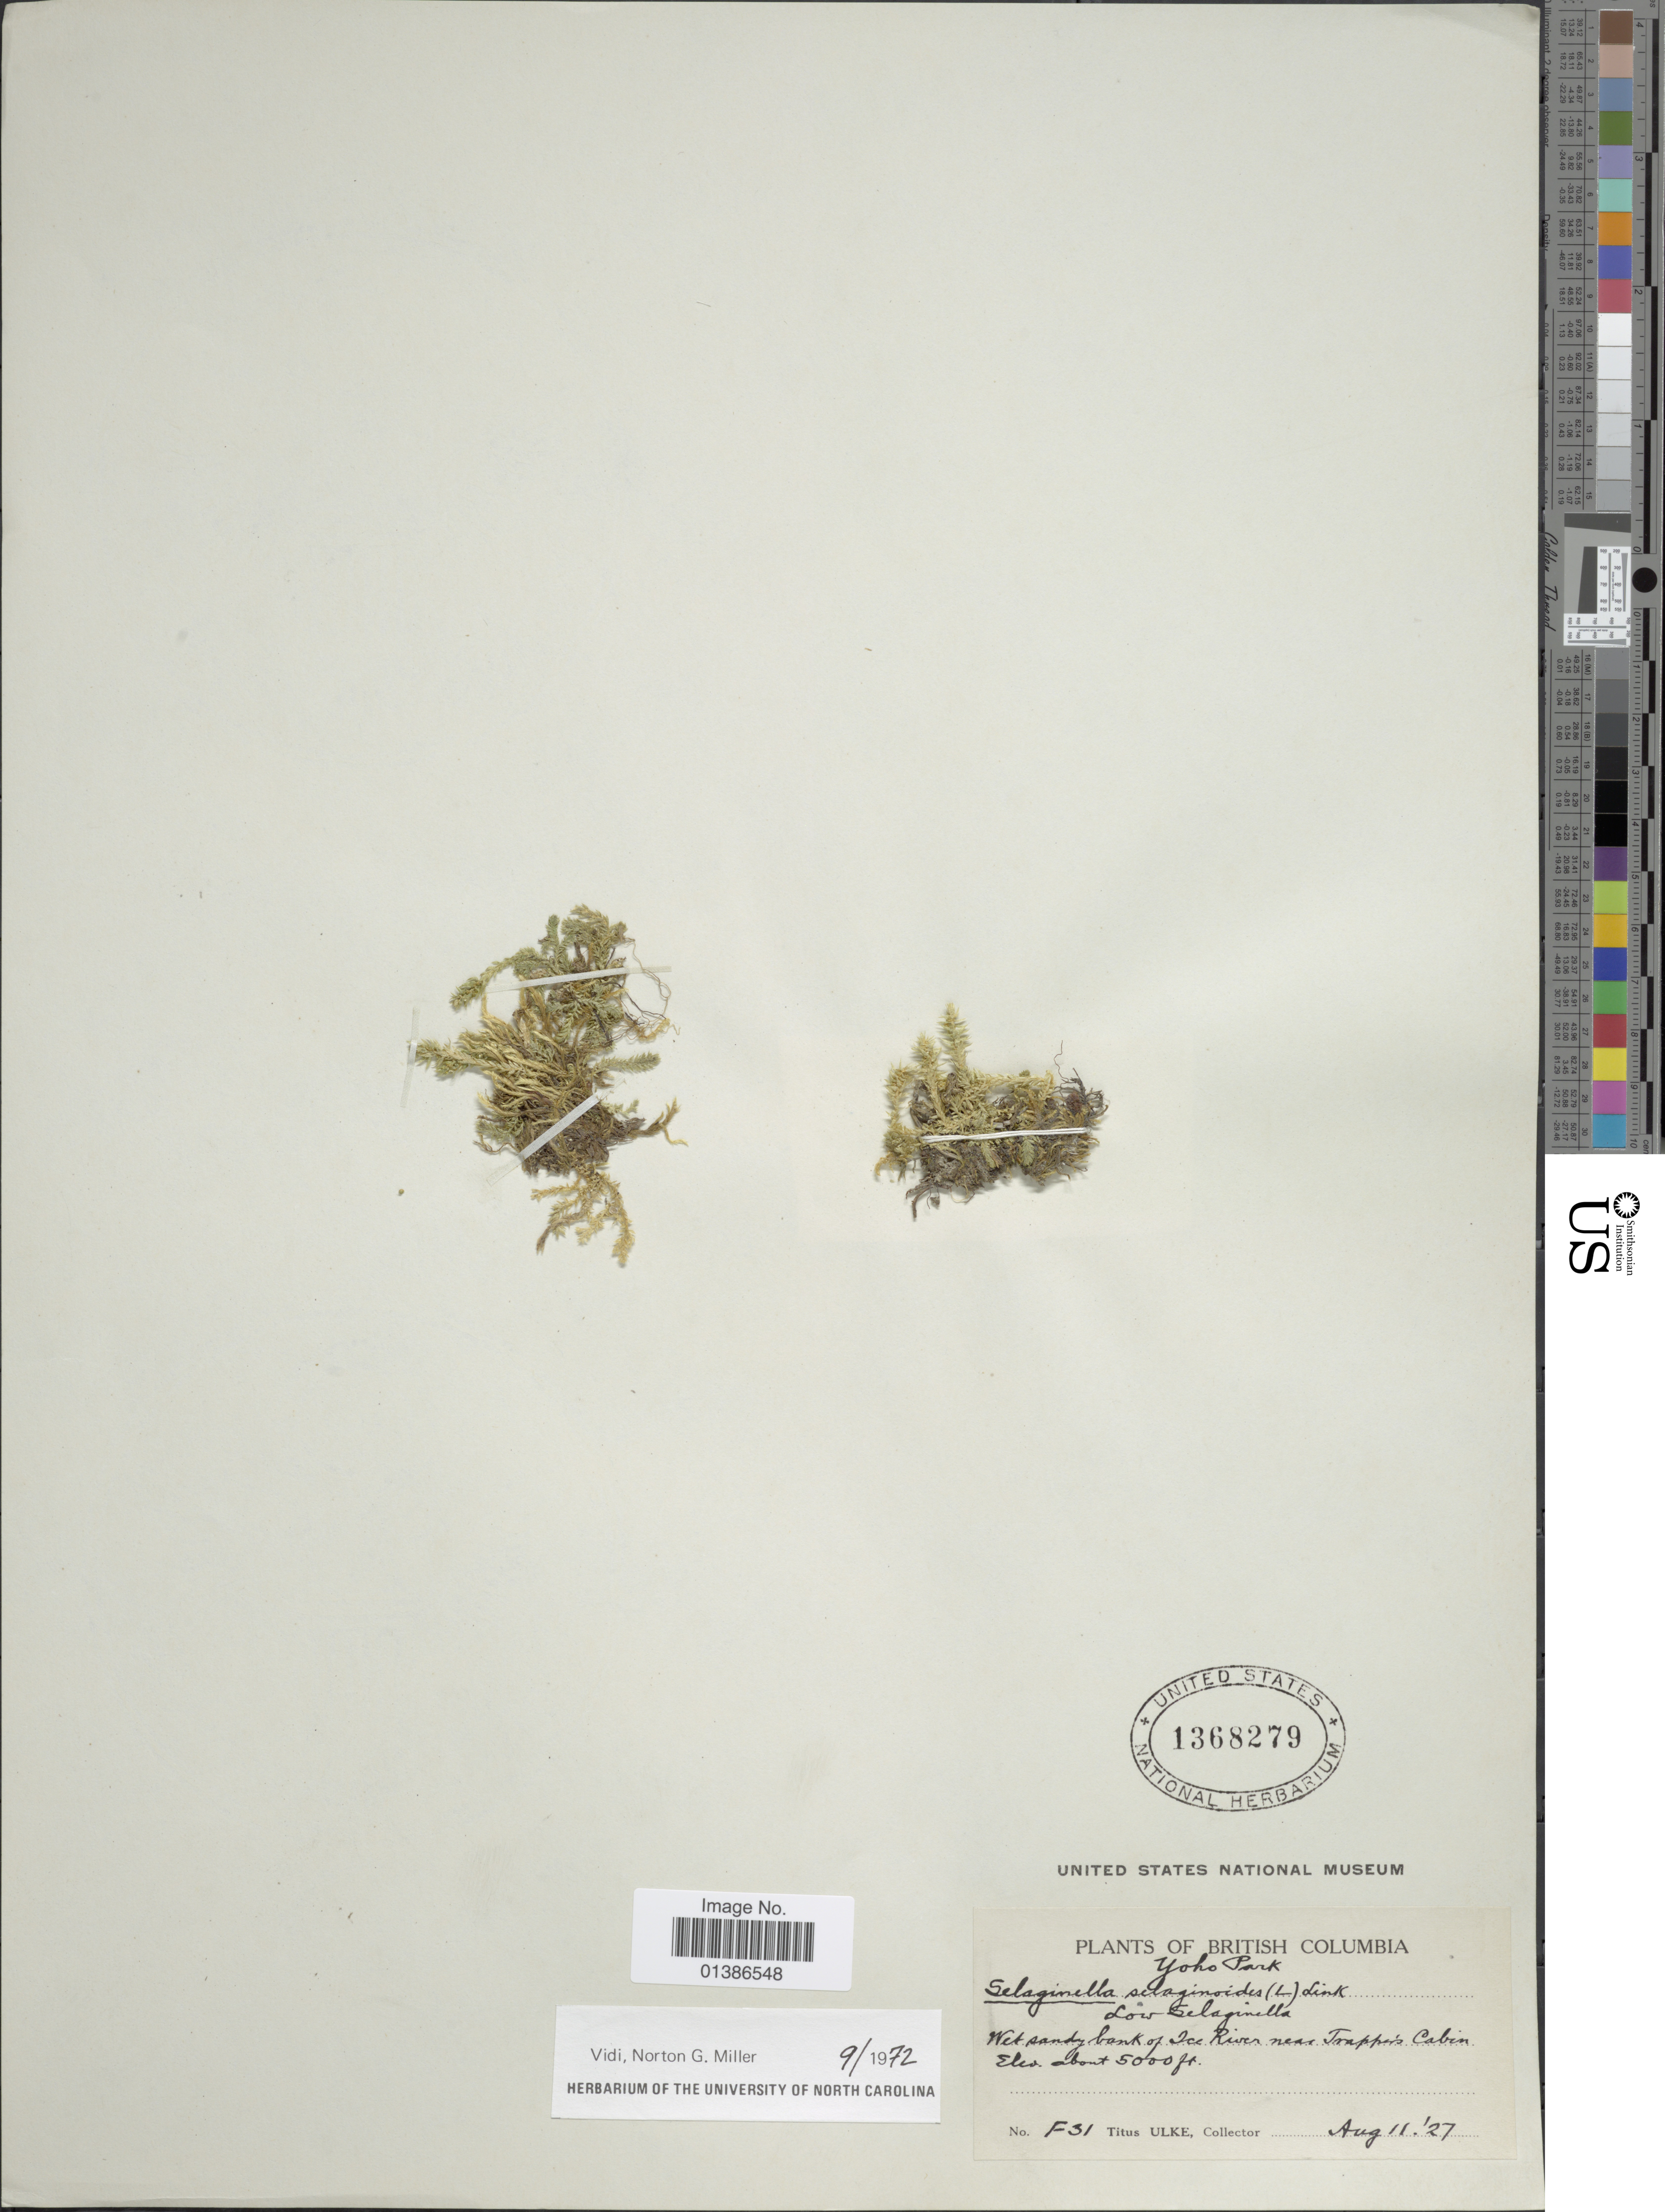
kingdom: Plantae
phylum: Tracheophyta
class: Lycopodiopsida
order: Selaginellales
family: Selaginellaceae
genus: Selaginella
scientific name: Selaginella selaginoides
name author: (L.) Link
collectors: T. Ulke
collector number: F31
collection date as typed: Transcribed d/m/y: 11/8/27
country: Canada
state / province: British Columbia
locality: Yoho Park. Wet sandy bank of Ice River near Trapper's Cabin.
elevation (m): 1524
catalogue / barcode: US 1368279